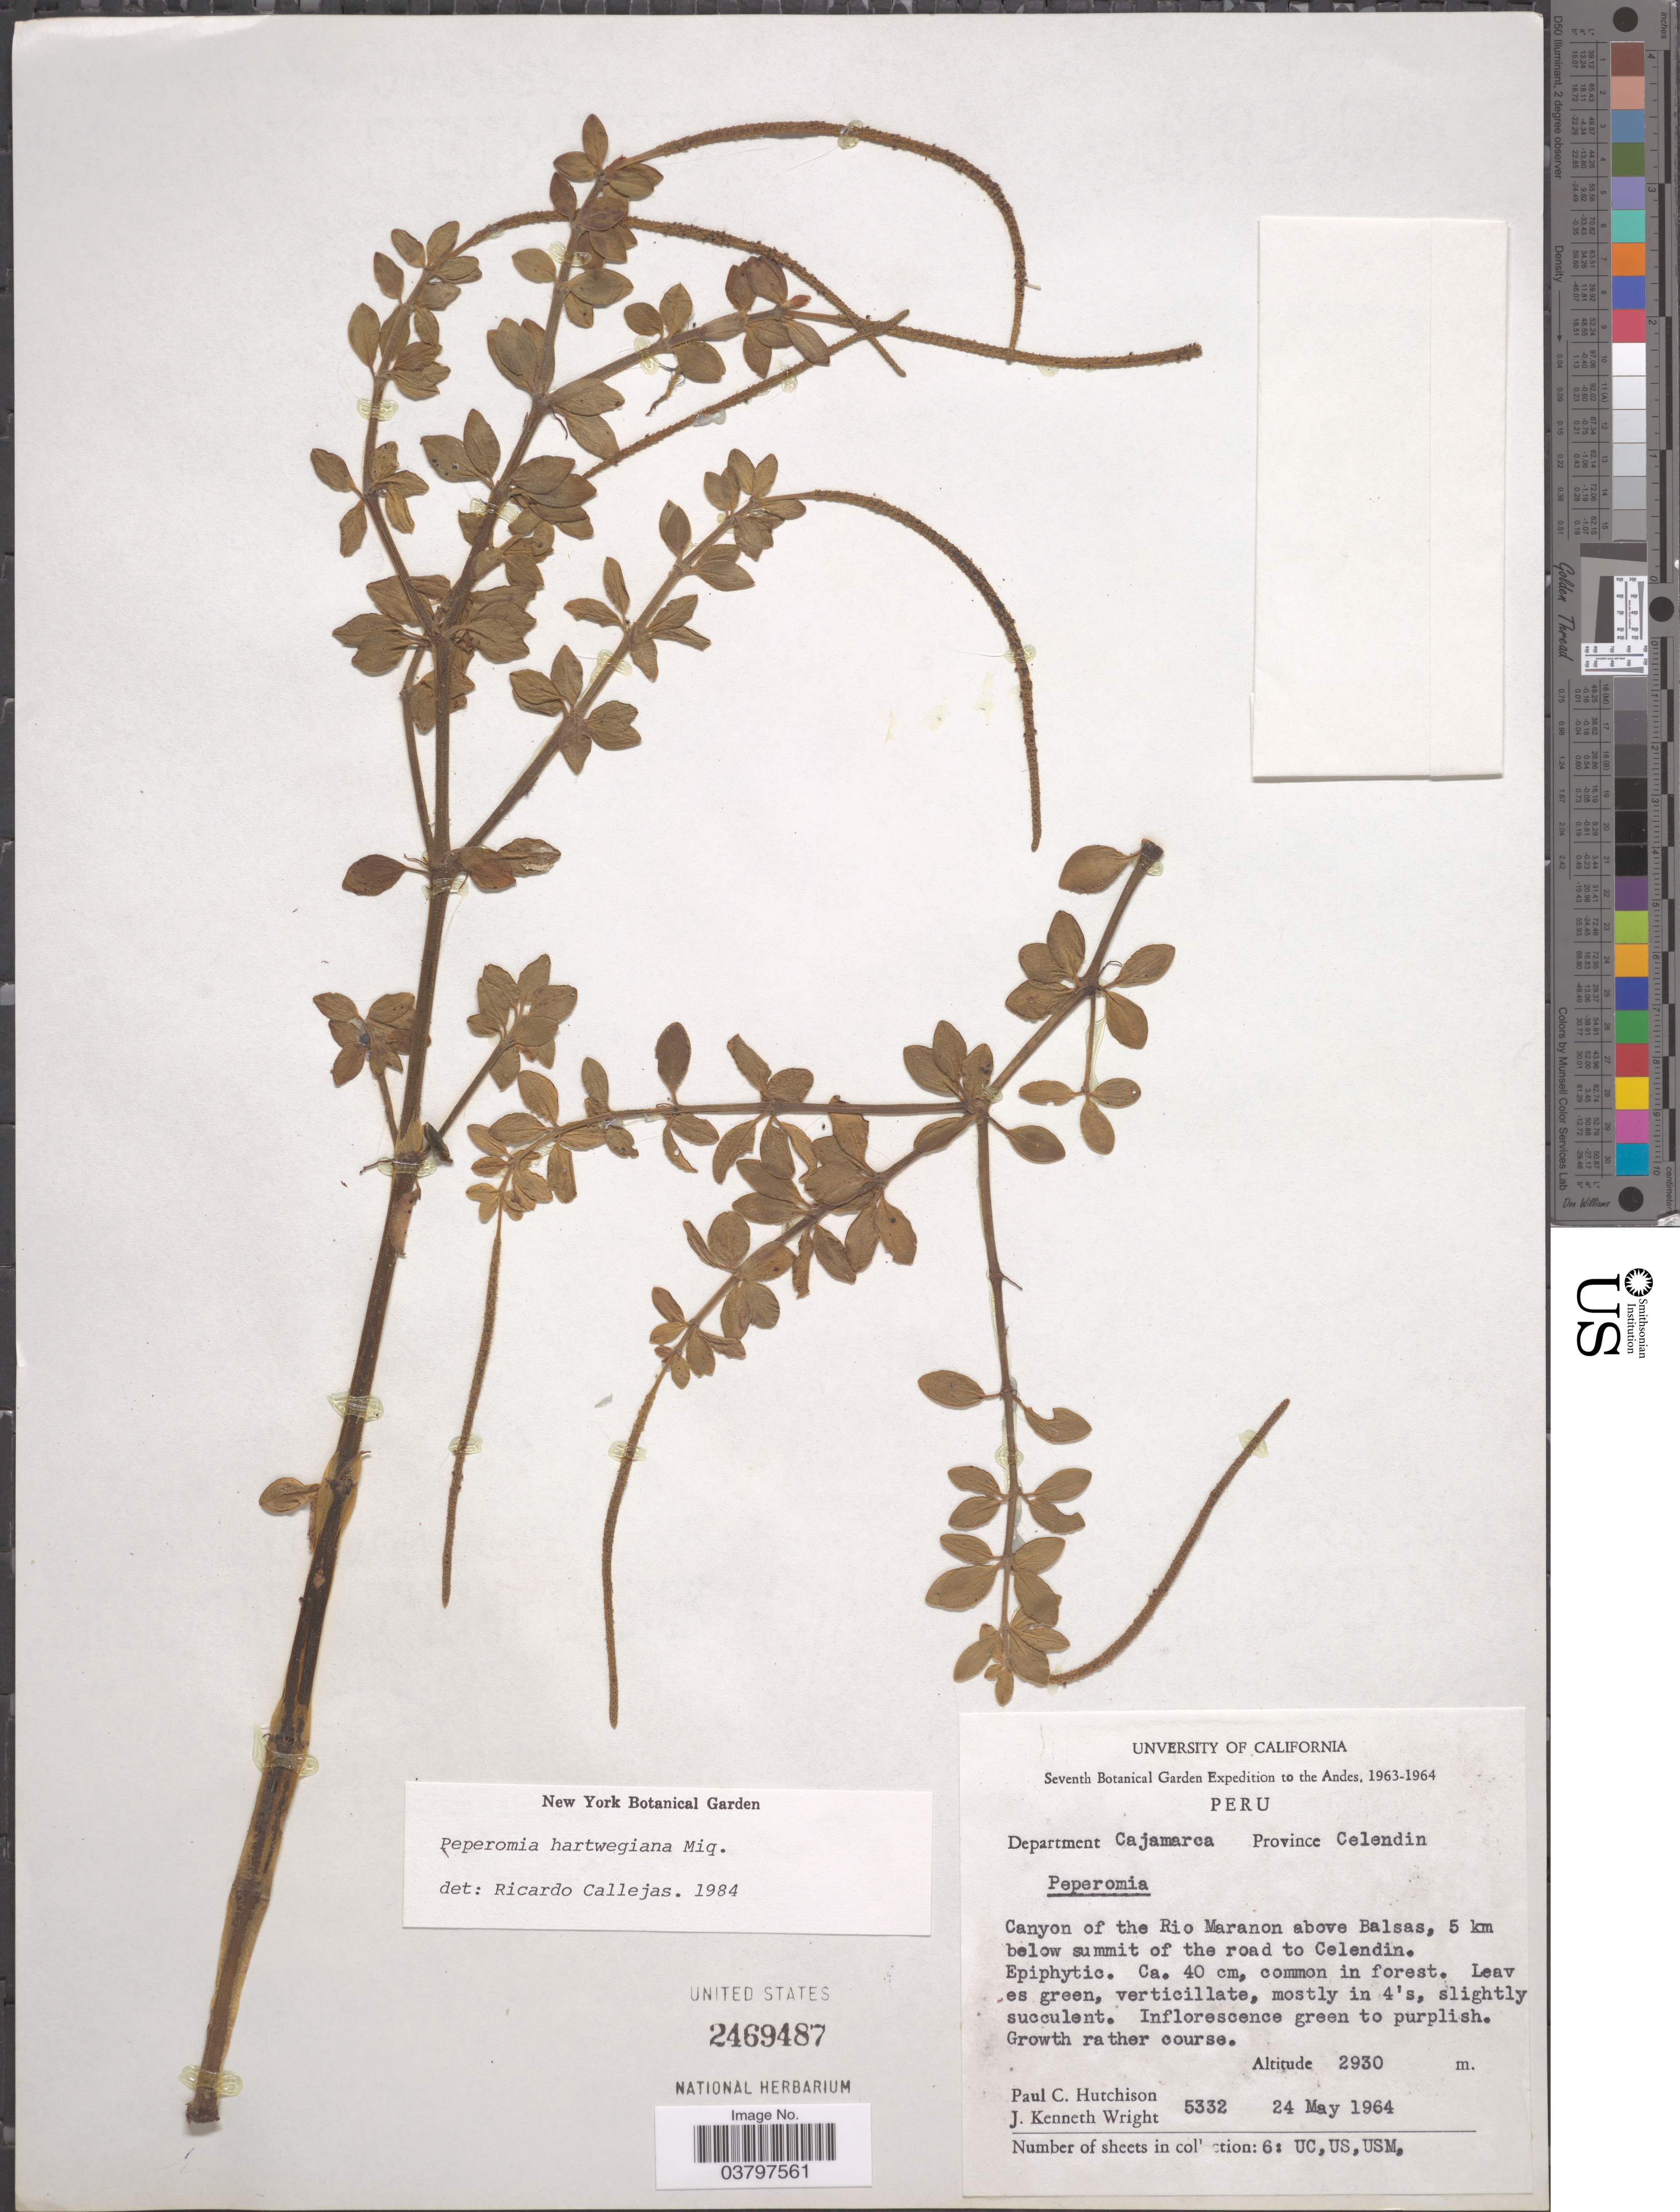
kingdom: Plantae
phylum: Tracheophyta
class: Magnoliopsida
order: Piperales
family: Piperaceae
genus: Peperomia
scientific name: Peperomia hartwegiana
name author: Miq.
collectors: P. C. Hutchison & J. K. Wright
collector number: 5332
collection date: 1964-05-24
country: Peru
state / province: Cajamarca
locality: The Andes. Department Cajamarca Province Celendin. Canyon of the Rio Maranon above Balsas, 5 km below summit of the road to Celendin.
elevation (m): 2930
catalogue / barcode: US 2469487